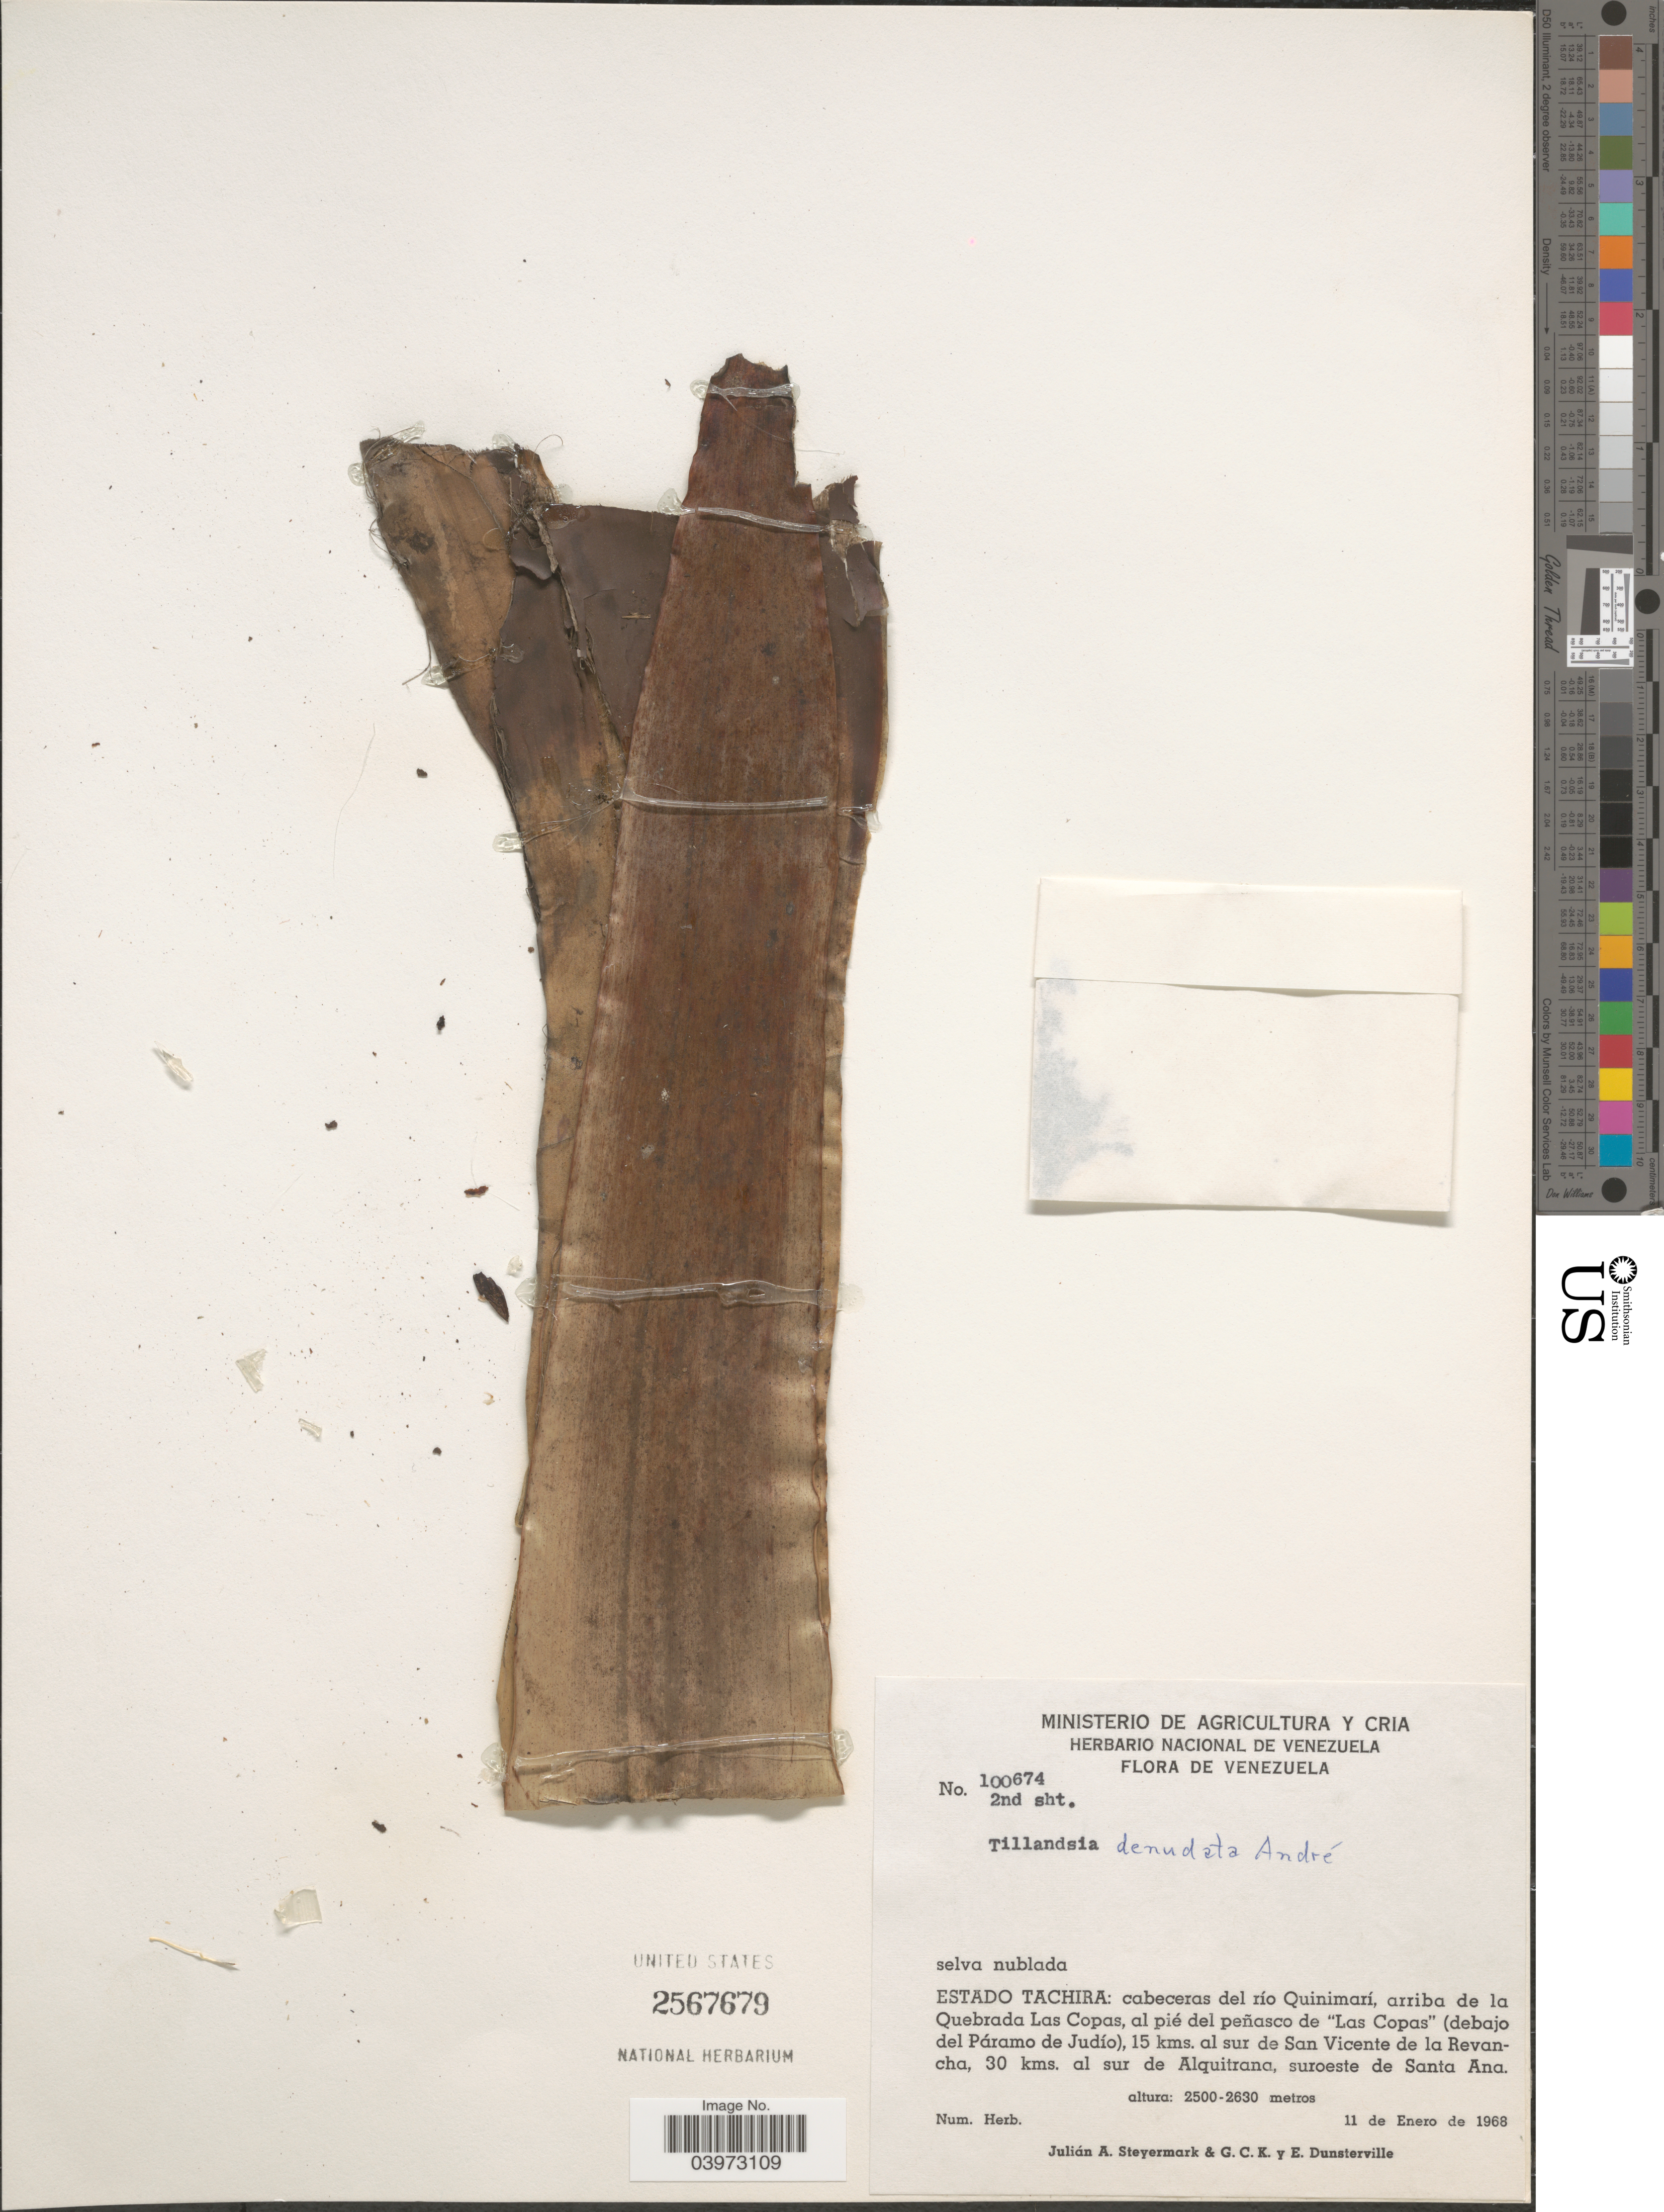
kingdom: Plantae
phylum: Tracheophyta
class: Liliopsida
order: Poales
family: Bromeliaceae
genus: Tillandsia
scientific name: Tillandsia denudata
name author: André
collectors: J. Steyermark, G. C. K. Dunsterville & E. Dunsterville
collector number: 100674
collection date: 1968-01-11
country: Venezuela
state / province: Tachira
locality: Cabeceras del río Quinimarí, arriba de la Quebrada Las Copas, al pié del peñasco de "Las Copas" (debajo del Páramo de Judío), 15 kms. al sur de San Vicente de la Revancha, 30 kms. al sur de Alquitrana, suroeste de Santa Ana.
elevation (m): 2500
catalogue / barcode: US 2567679